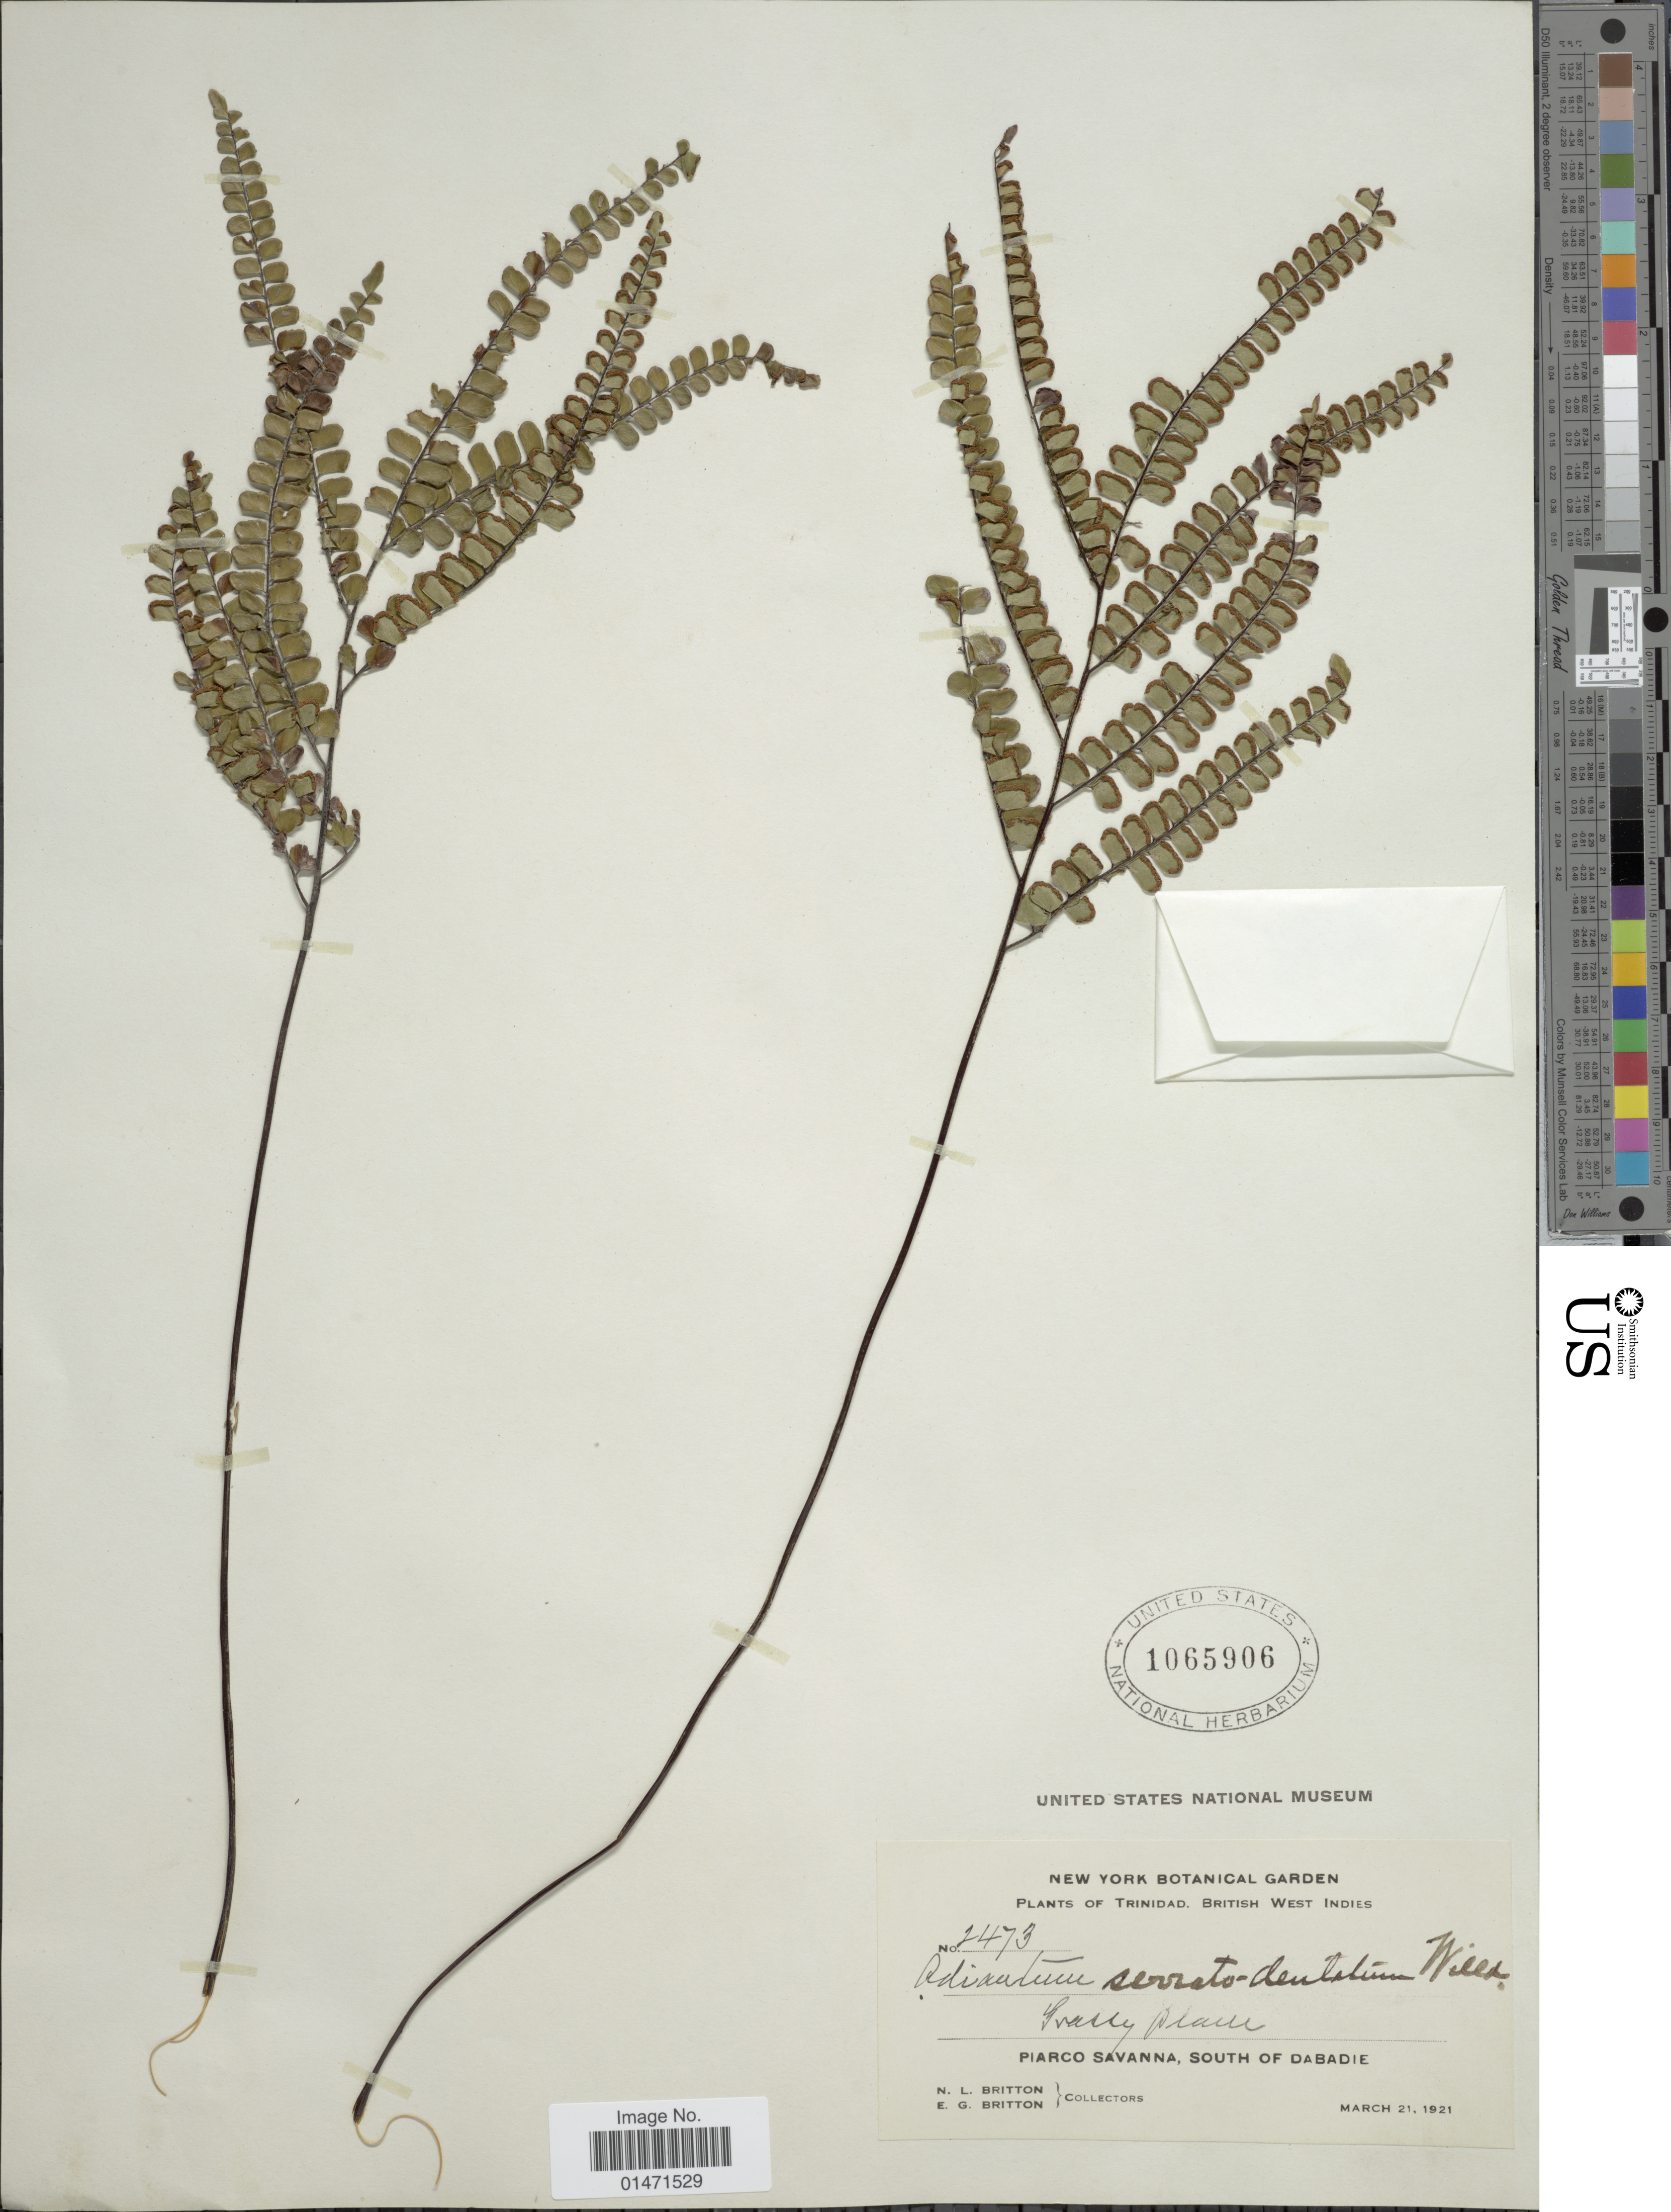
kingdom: Plantae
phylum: Tracheophyta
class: Polypodiopsida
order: Polypodiales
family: Pteridaceae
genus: Adiantum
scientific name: Adiantum serratodentatum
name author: Humb. & Bonpl. ex Willd.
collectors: N. Britton & E. G. Britton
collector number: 2473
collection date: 1921-03-21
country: Trinidad and Tobago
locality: Trinidad, British West Indies. Piarco Savanna, South of Dabadie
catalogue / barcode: US 1065906